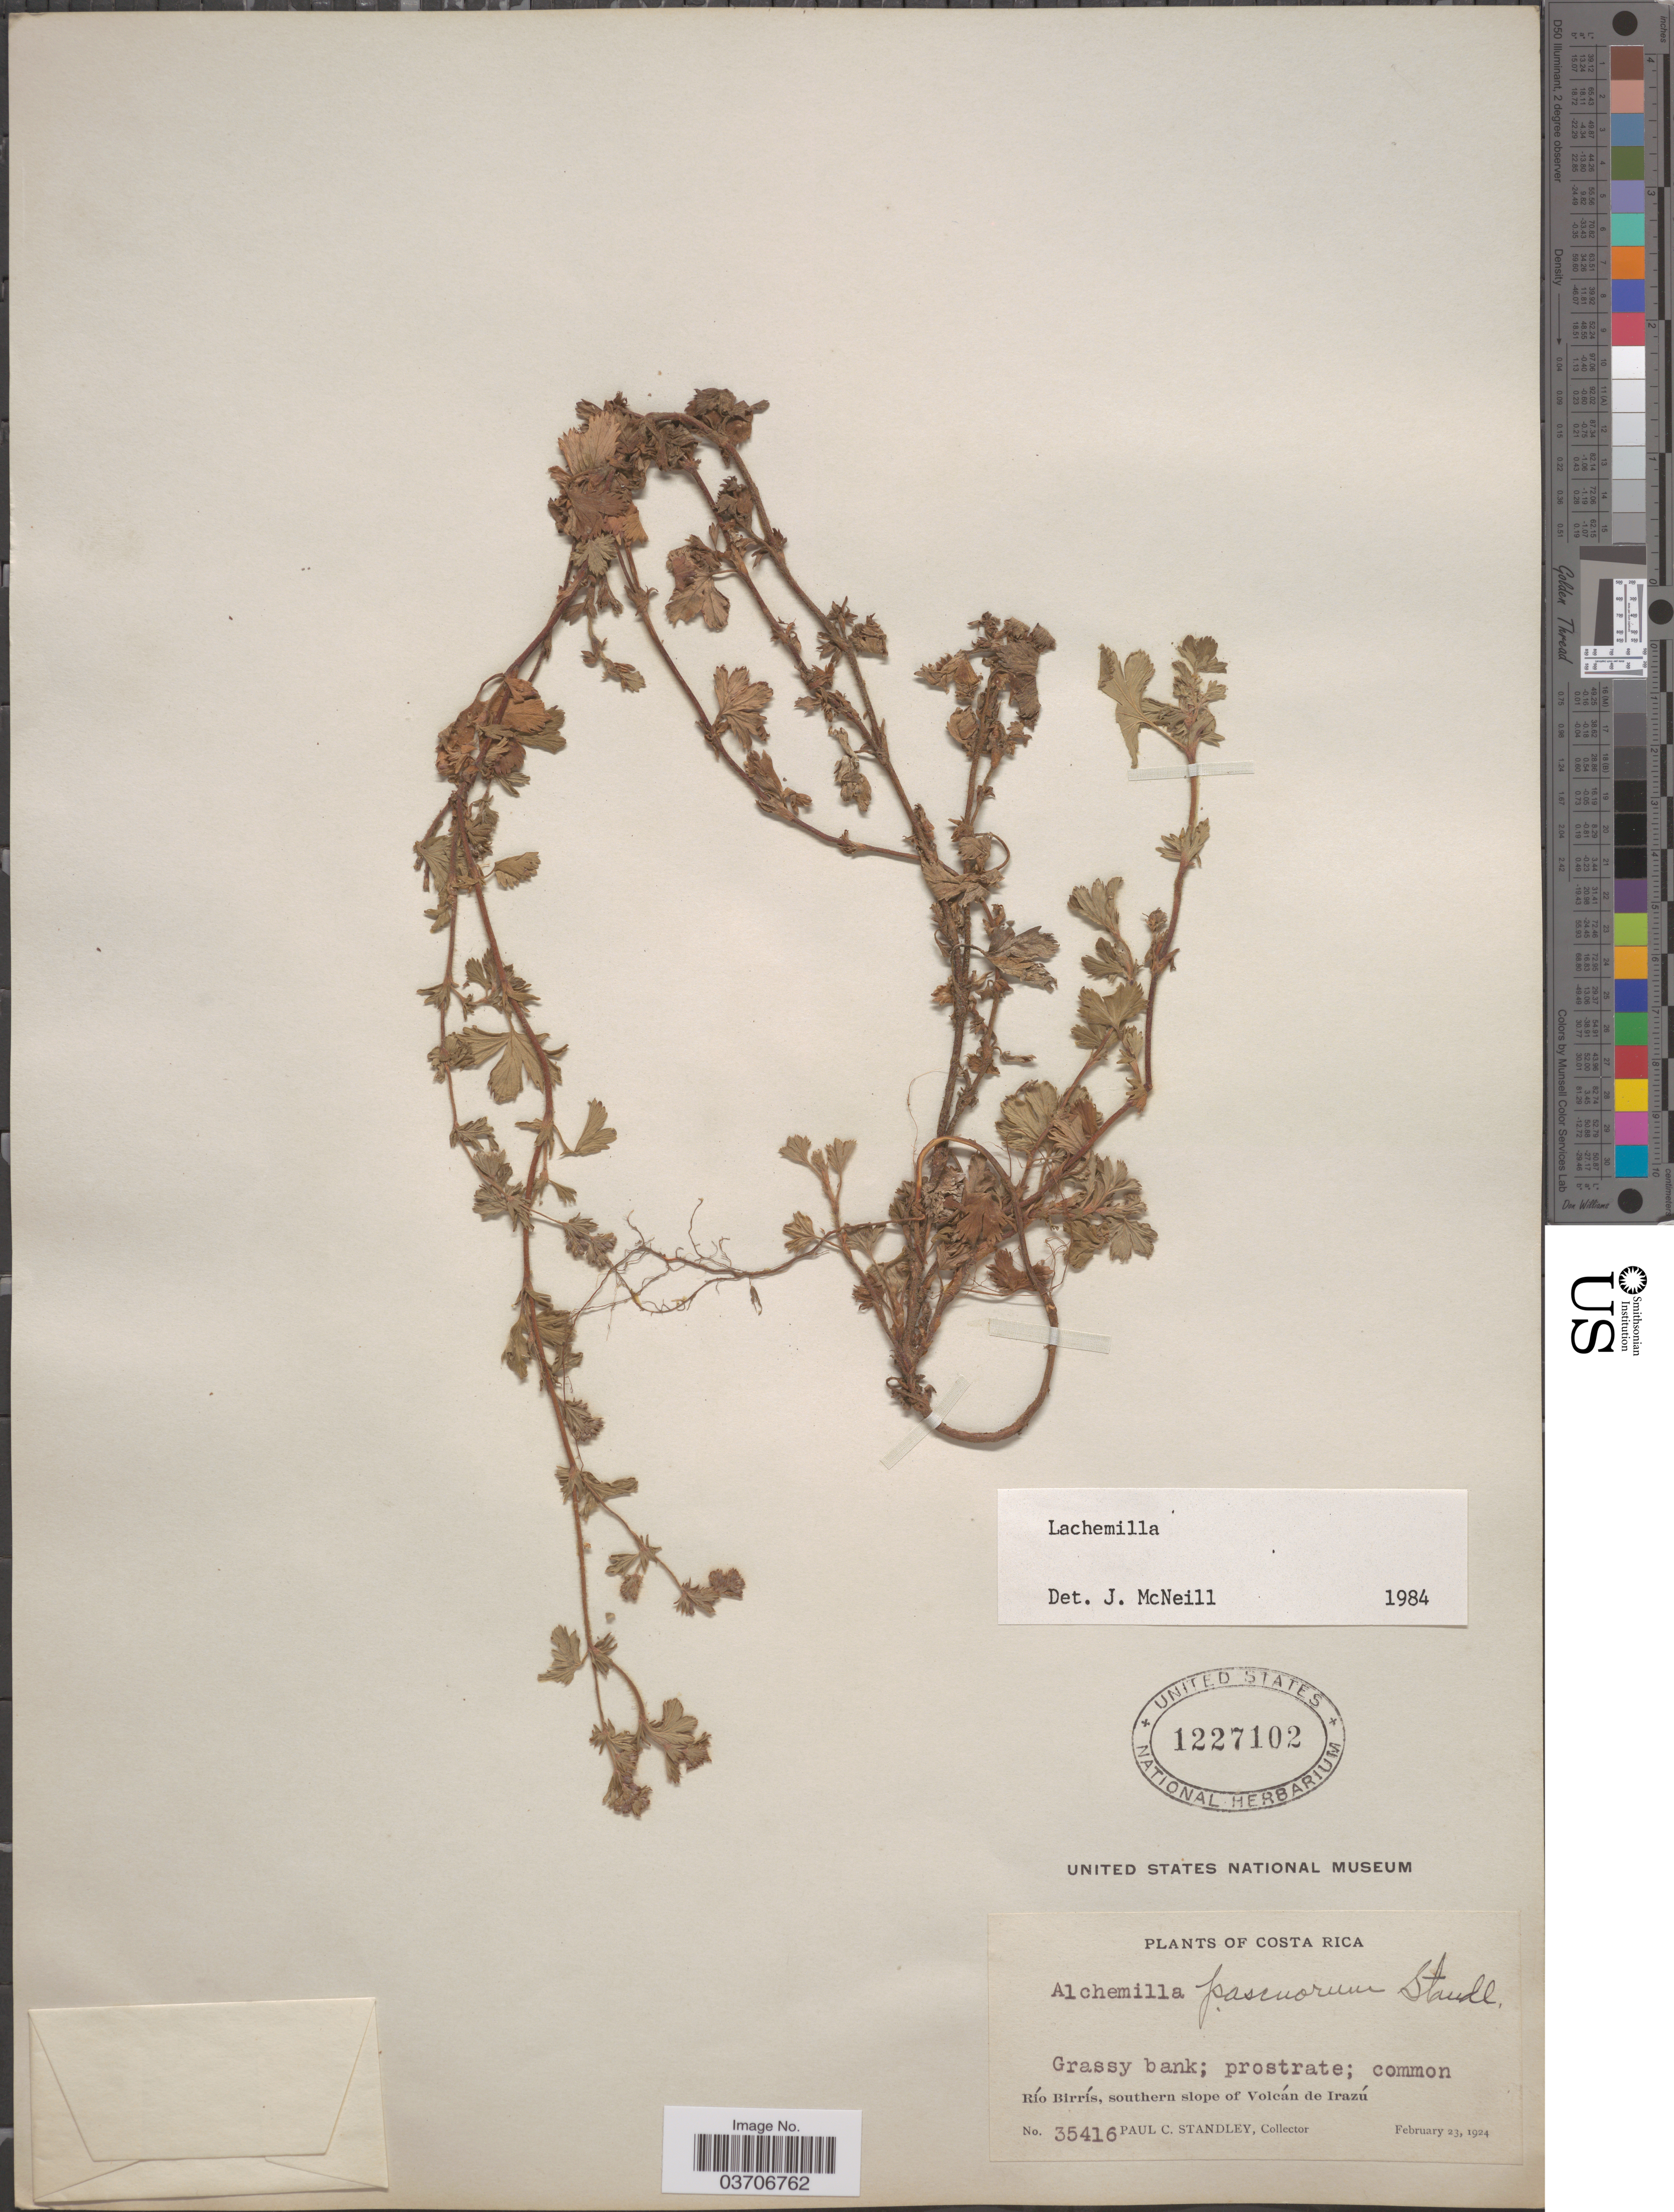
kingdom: Plantae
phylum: Tracheophyta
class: Magnoliopsida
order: Rosales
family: Rosaceae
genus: Lachemilla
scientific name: Lachemilla sp.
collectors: P. C. Standley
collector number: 35416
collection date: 1924-02-23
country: Costa Rica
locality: Río Birrís, southern slope of Volcán de Irazú.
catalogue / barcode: US 1227102